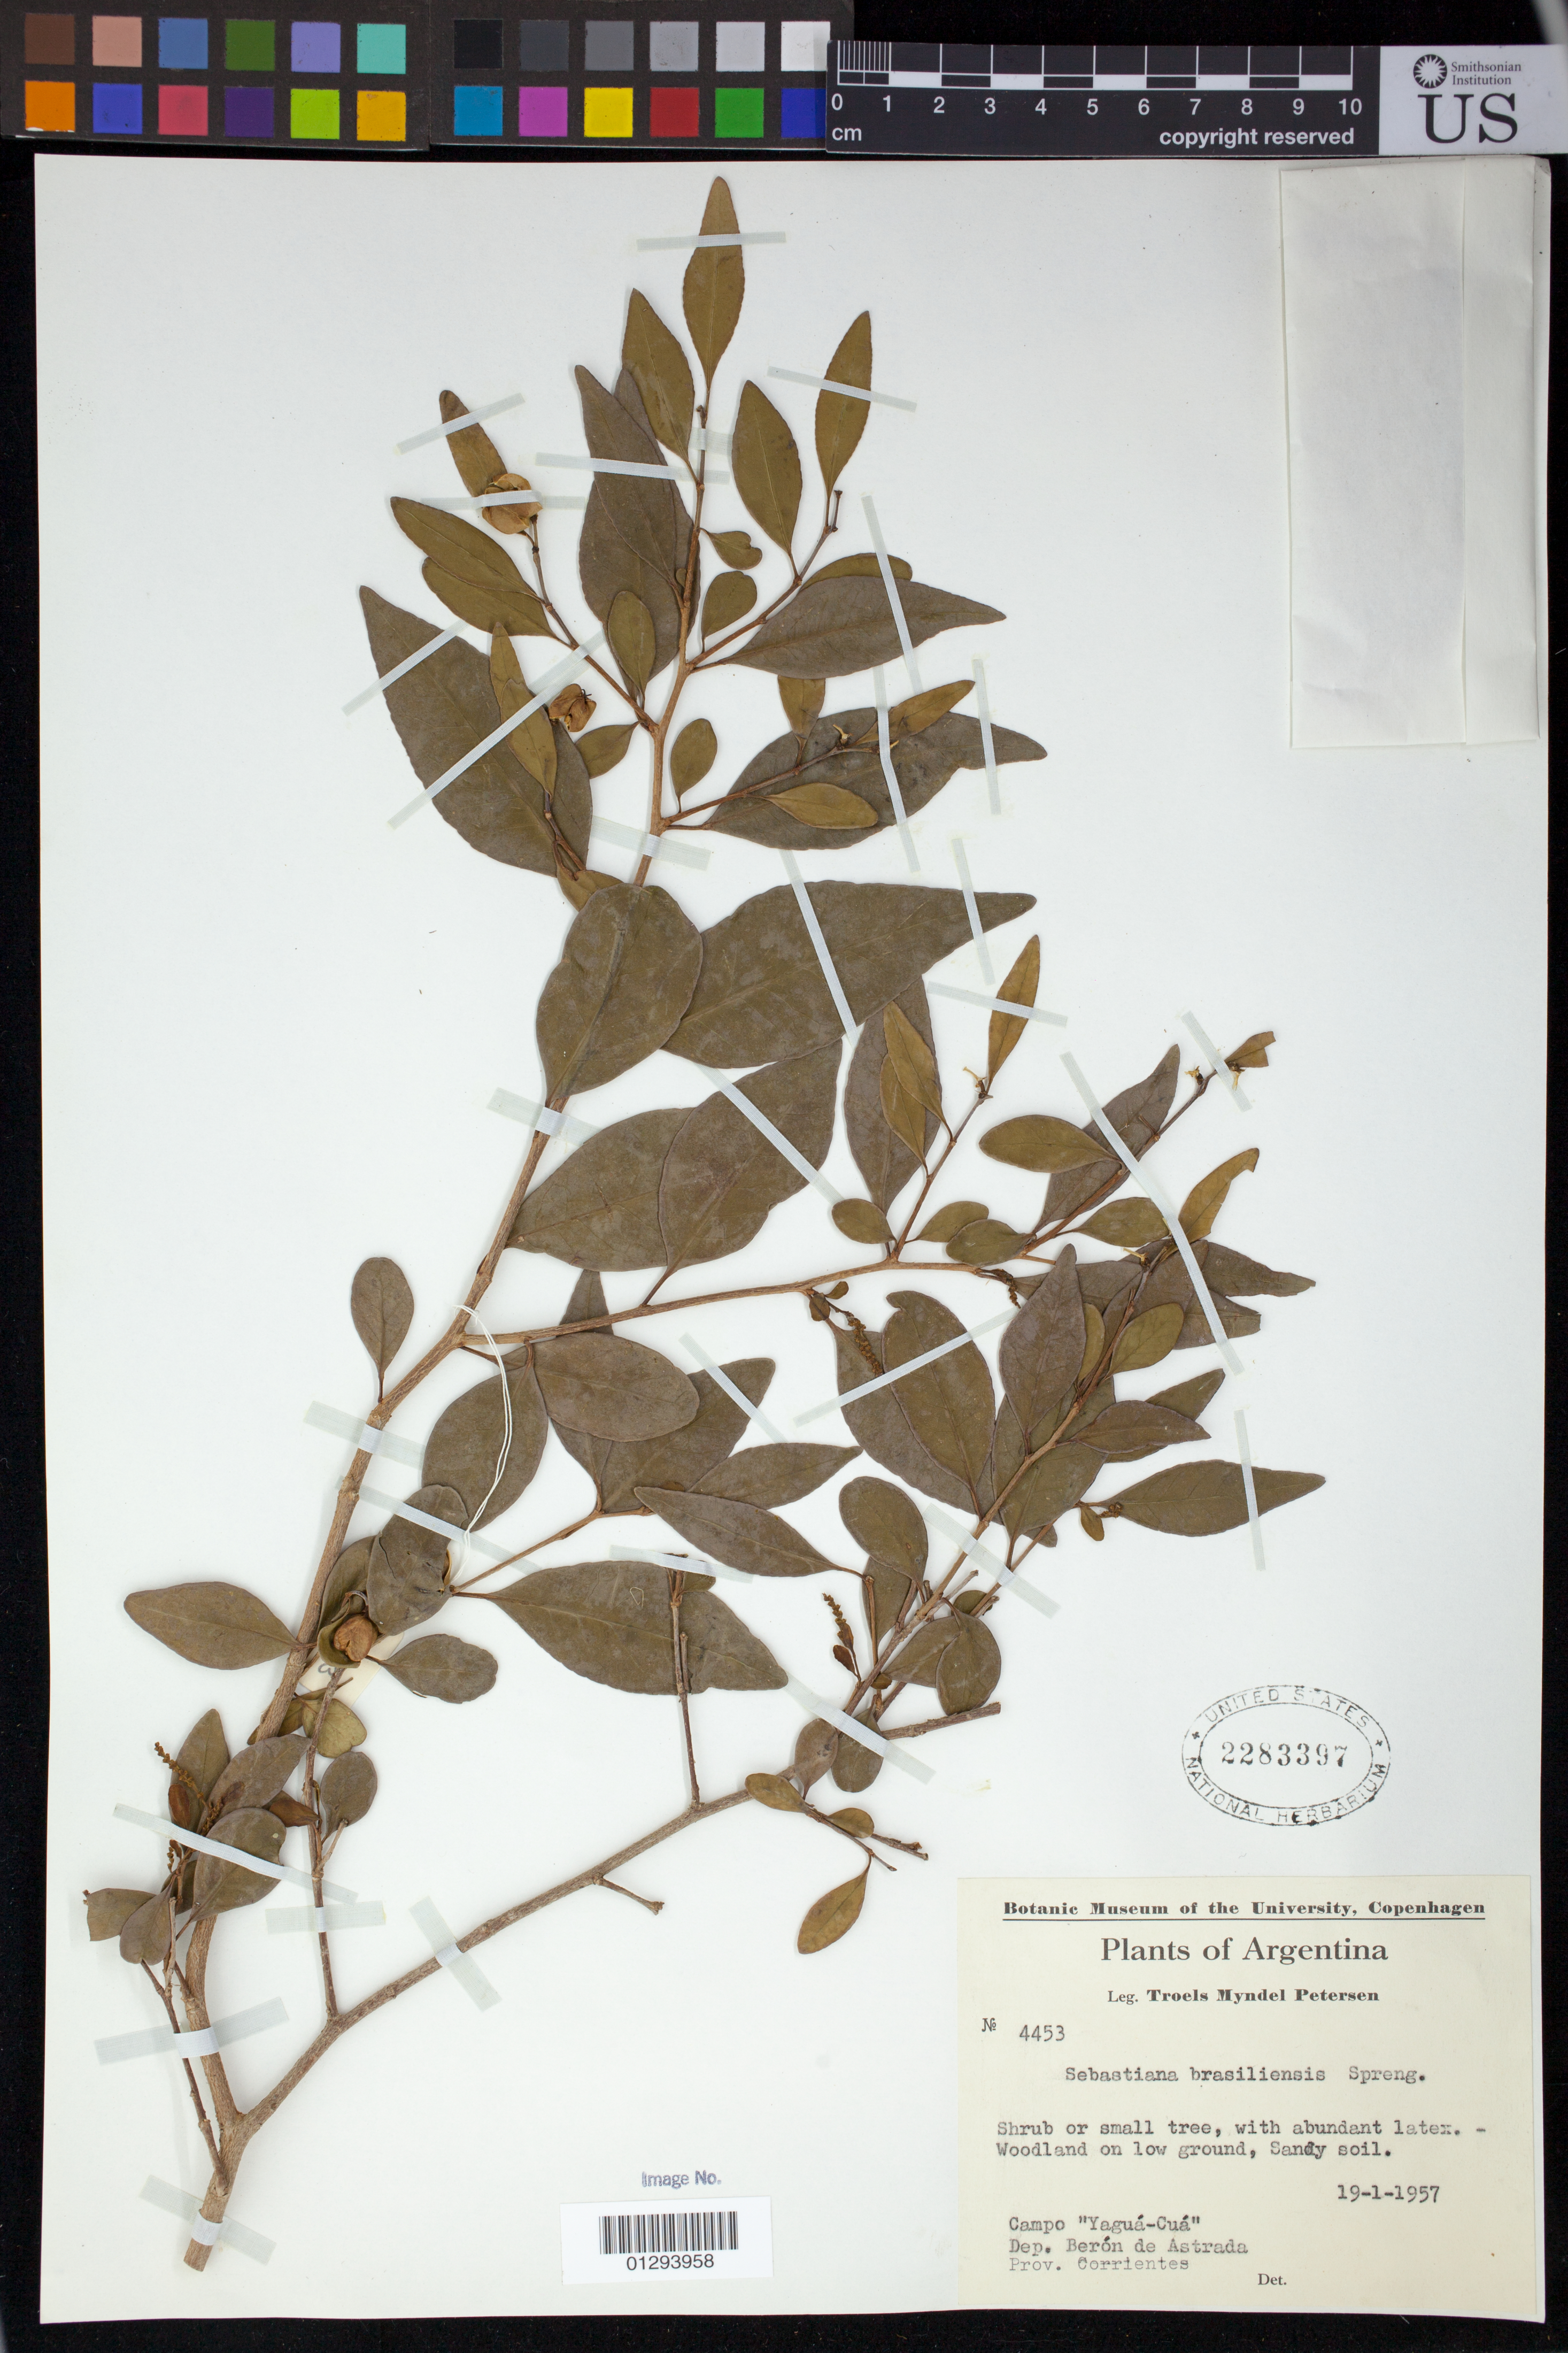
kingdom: Plantae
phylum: Tracheophyta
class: Magnoliopsida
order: Malpighiales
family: Euphorbiaceae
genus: Sebastiania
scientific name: Sebastiania brasiliensis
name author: Spreng.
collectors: T. M. Petersen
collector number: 4453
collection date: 1957-01-19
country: Argentina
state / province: Corrientes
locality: Campo "Yagua-Cua"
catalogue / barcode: US 2283397